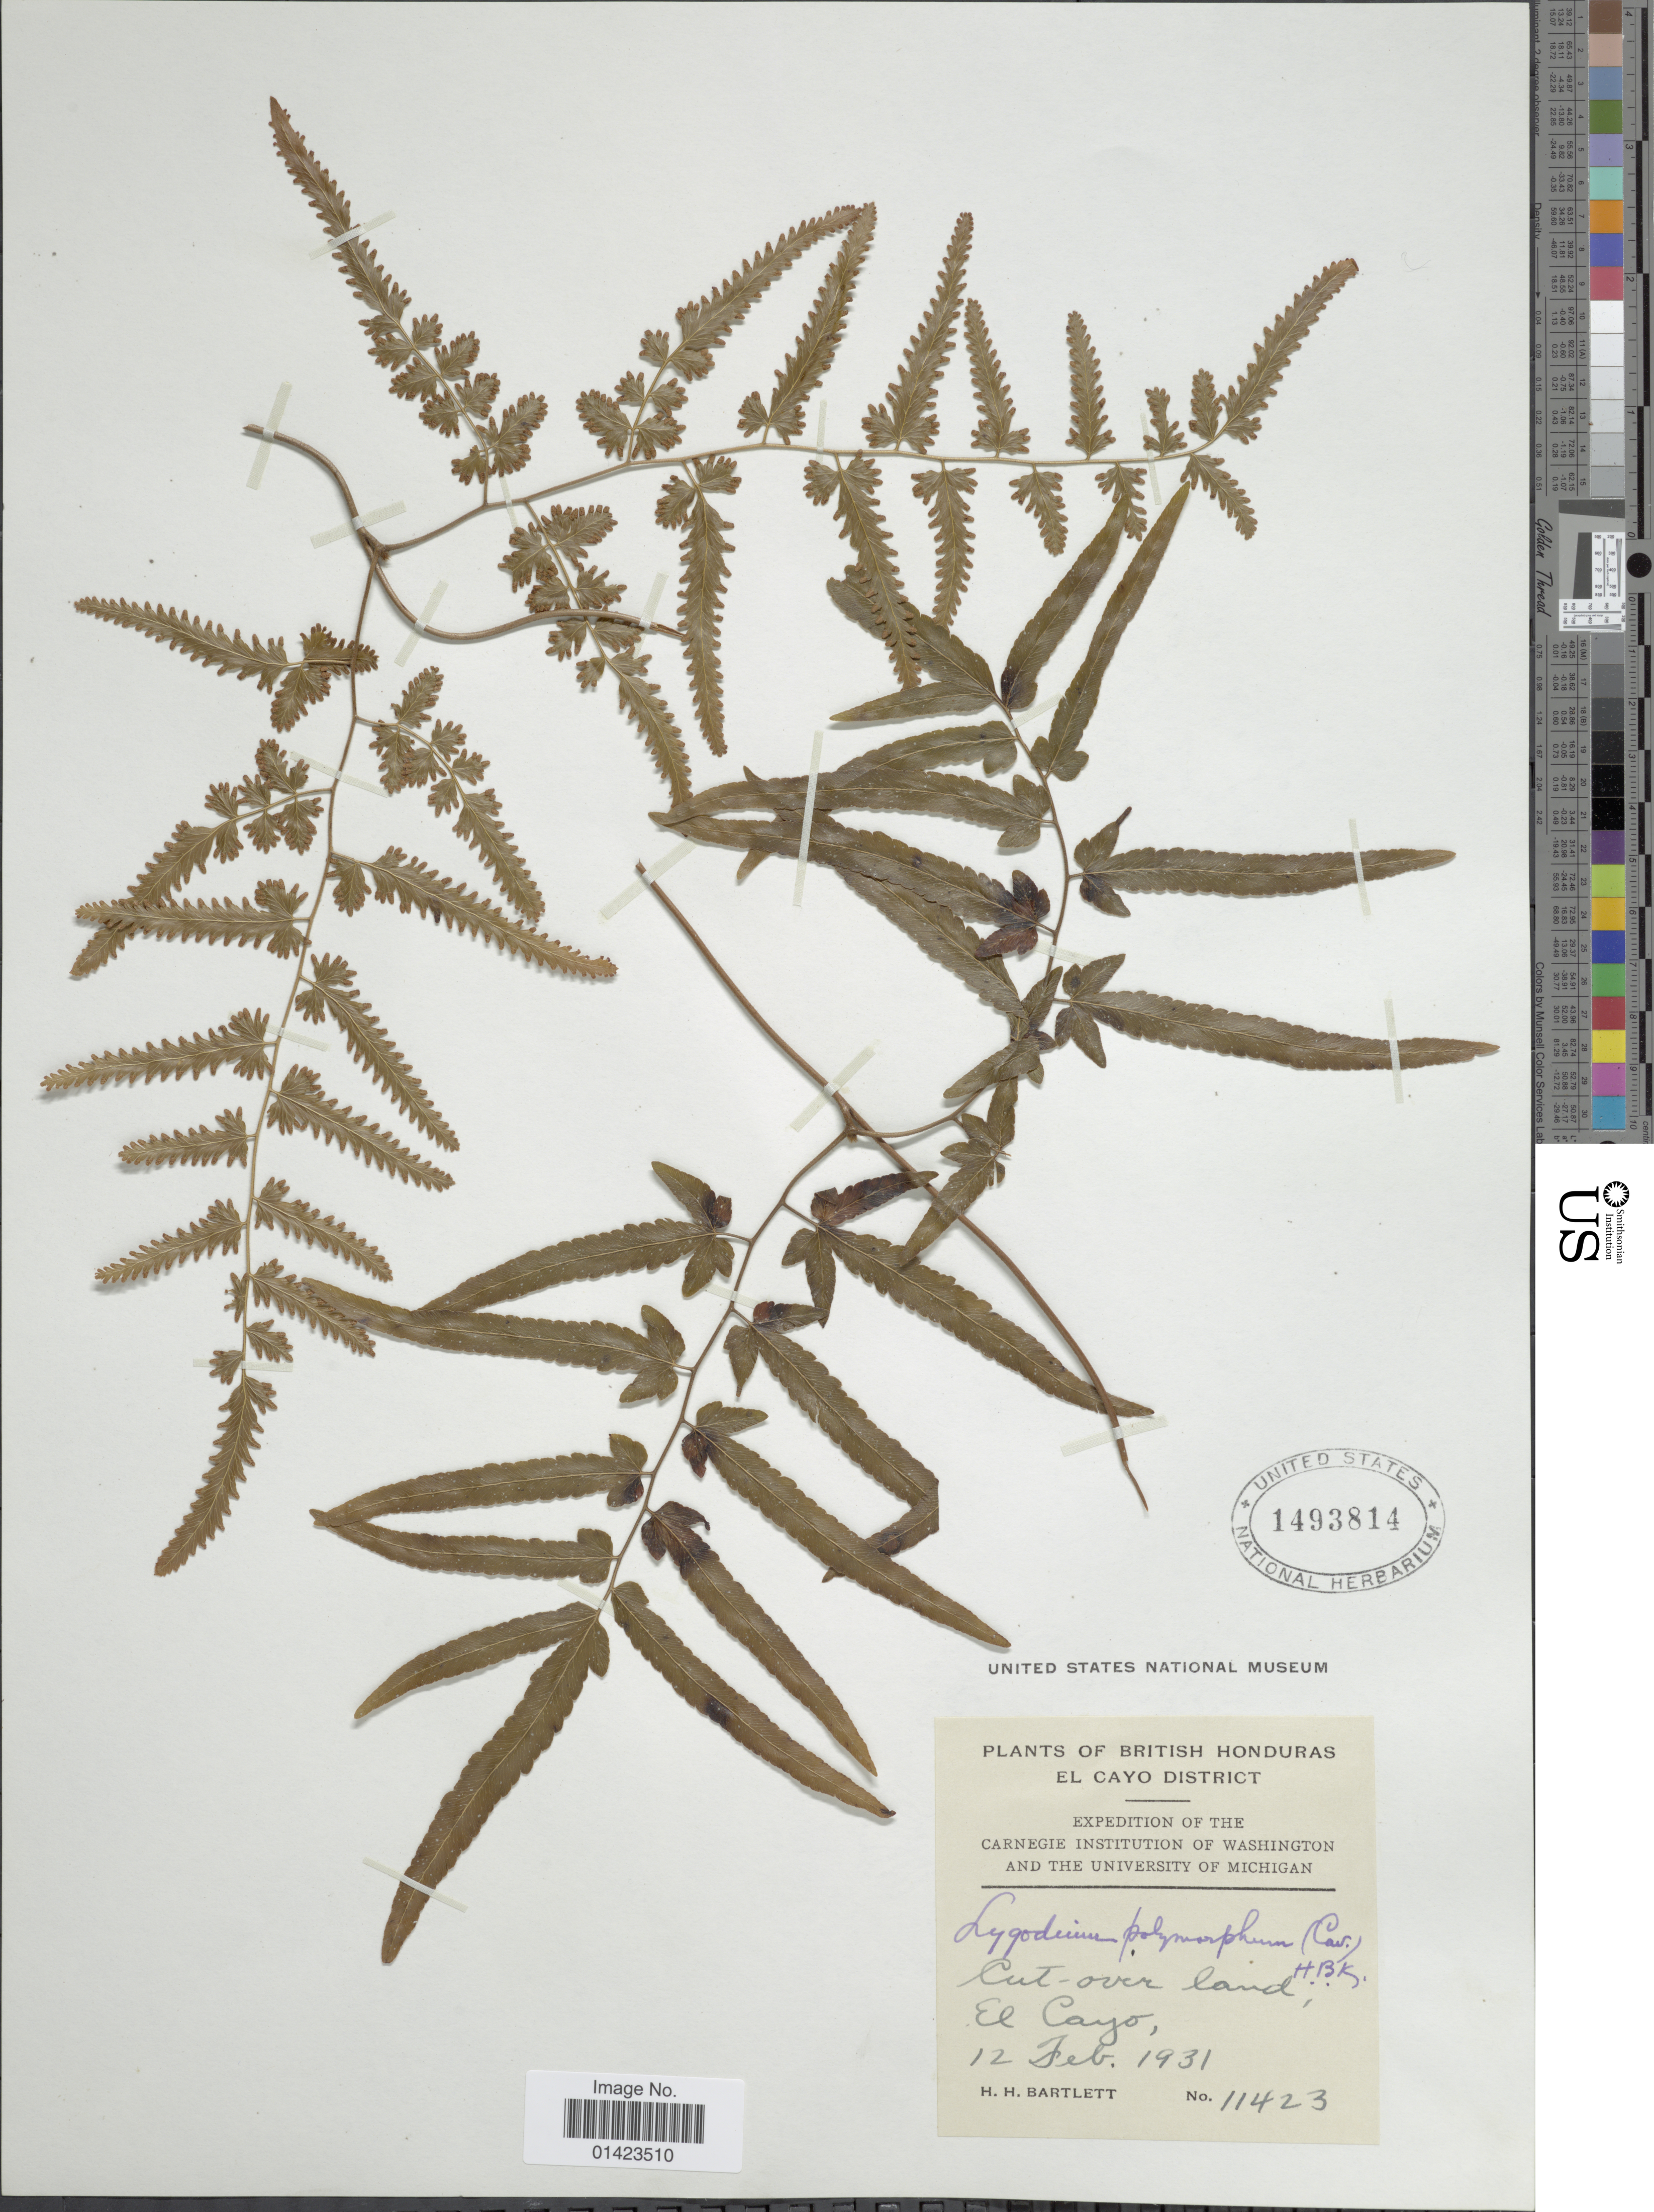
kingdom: Plantae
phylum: Tracheophyta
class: Polypodiopsida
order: Schizaeales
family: Lygodiaceae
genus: Lygodium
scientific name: Lygodium venustum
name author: Sw.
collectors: H. H. Bartlett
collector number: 11423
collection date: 1931-02-12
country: Belize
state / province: Cayo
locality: British Honduras, El Cayo District, Cut over land, El Cayo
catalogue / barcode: US 1493814